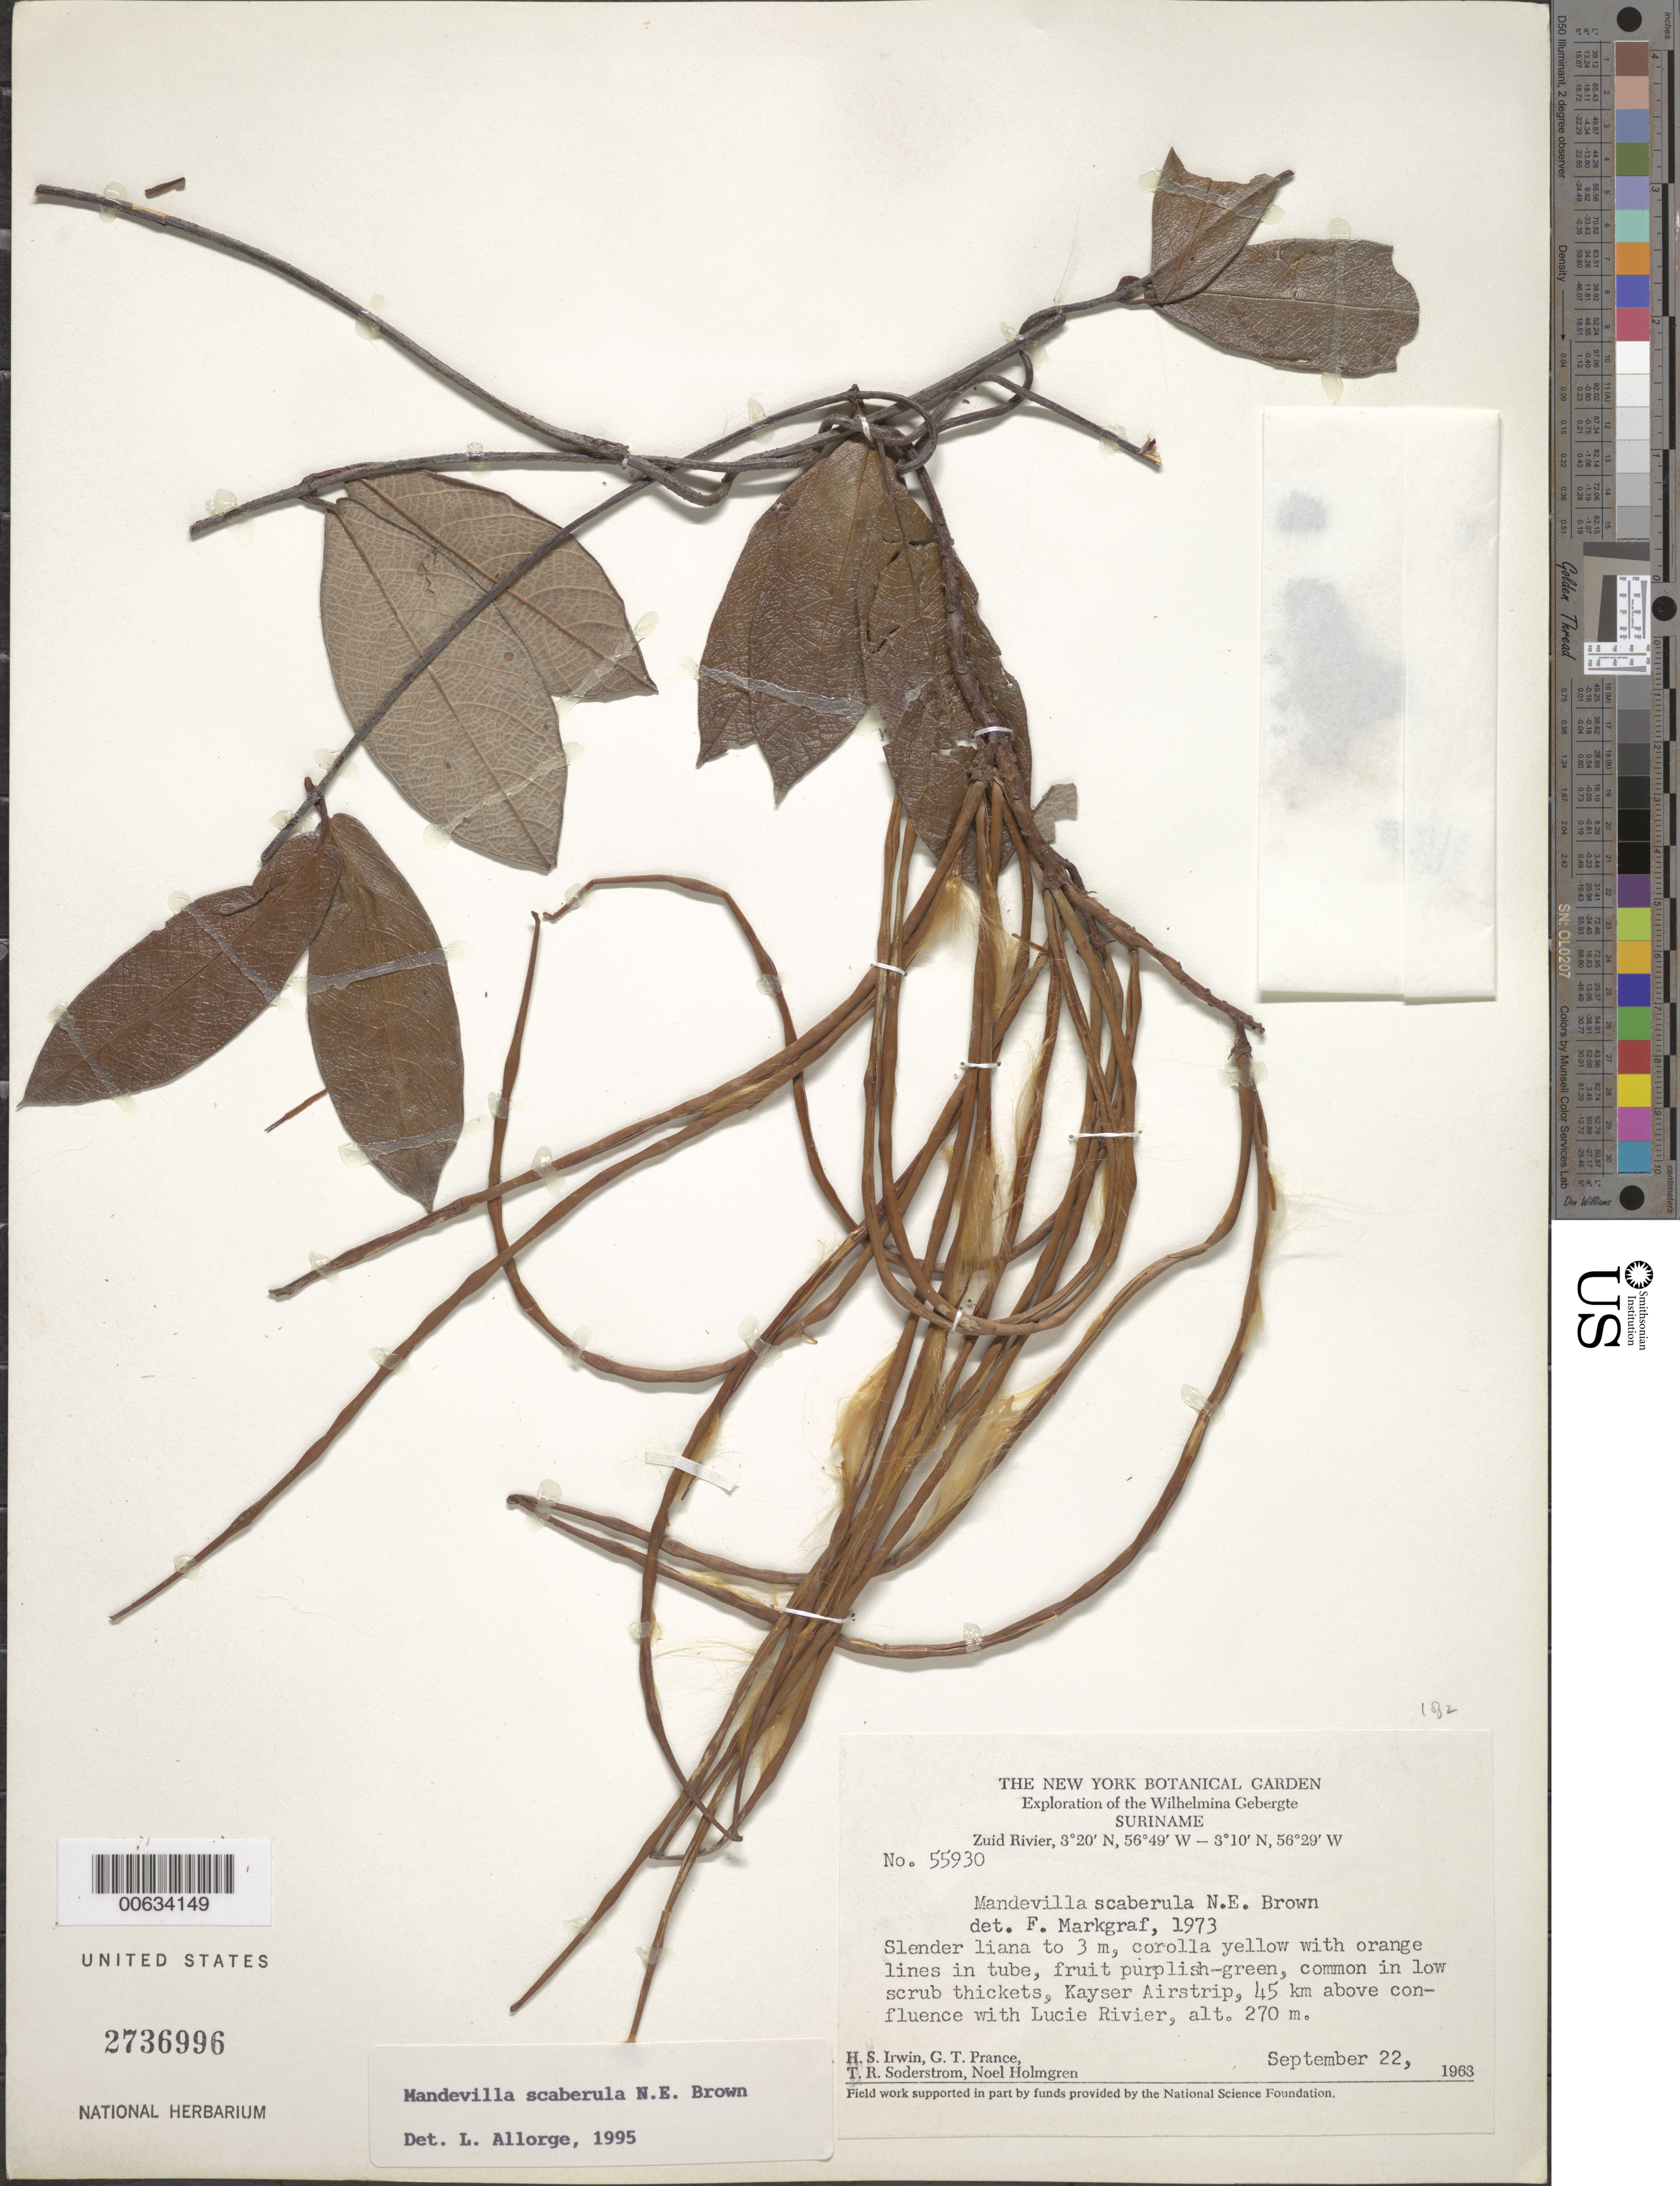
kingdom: Plantae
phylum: Tracheophyta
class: Magnoliopsida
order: Gentianales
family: Apocynaceae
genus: Mandevilla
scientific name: Mandevilla scaberula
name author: N.E. Br.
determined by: Allorge, L.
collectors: H. Irwin, G. T. Prance, T. R. Soderstrom & N. H. Holmgren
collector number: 55930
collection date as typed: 22-Sep-63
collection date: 1963-09-22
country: Suriname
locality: Kayser Airstrip, Zuid R., 45 km above confl. with Lucie R., Wilhelmina Gebergte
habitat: Low scrub thickets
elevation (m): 270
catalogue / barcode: US 2736996